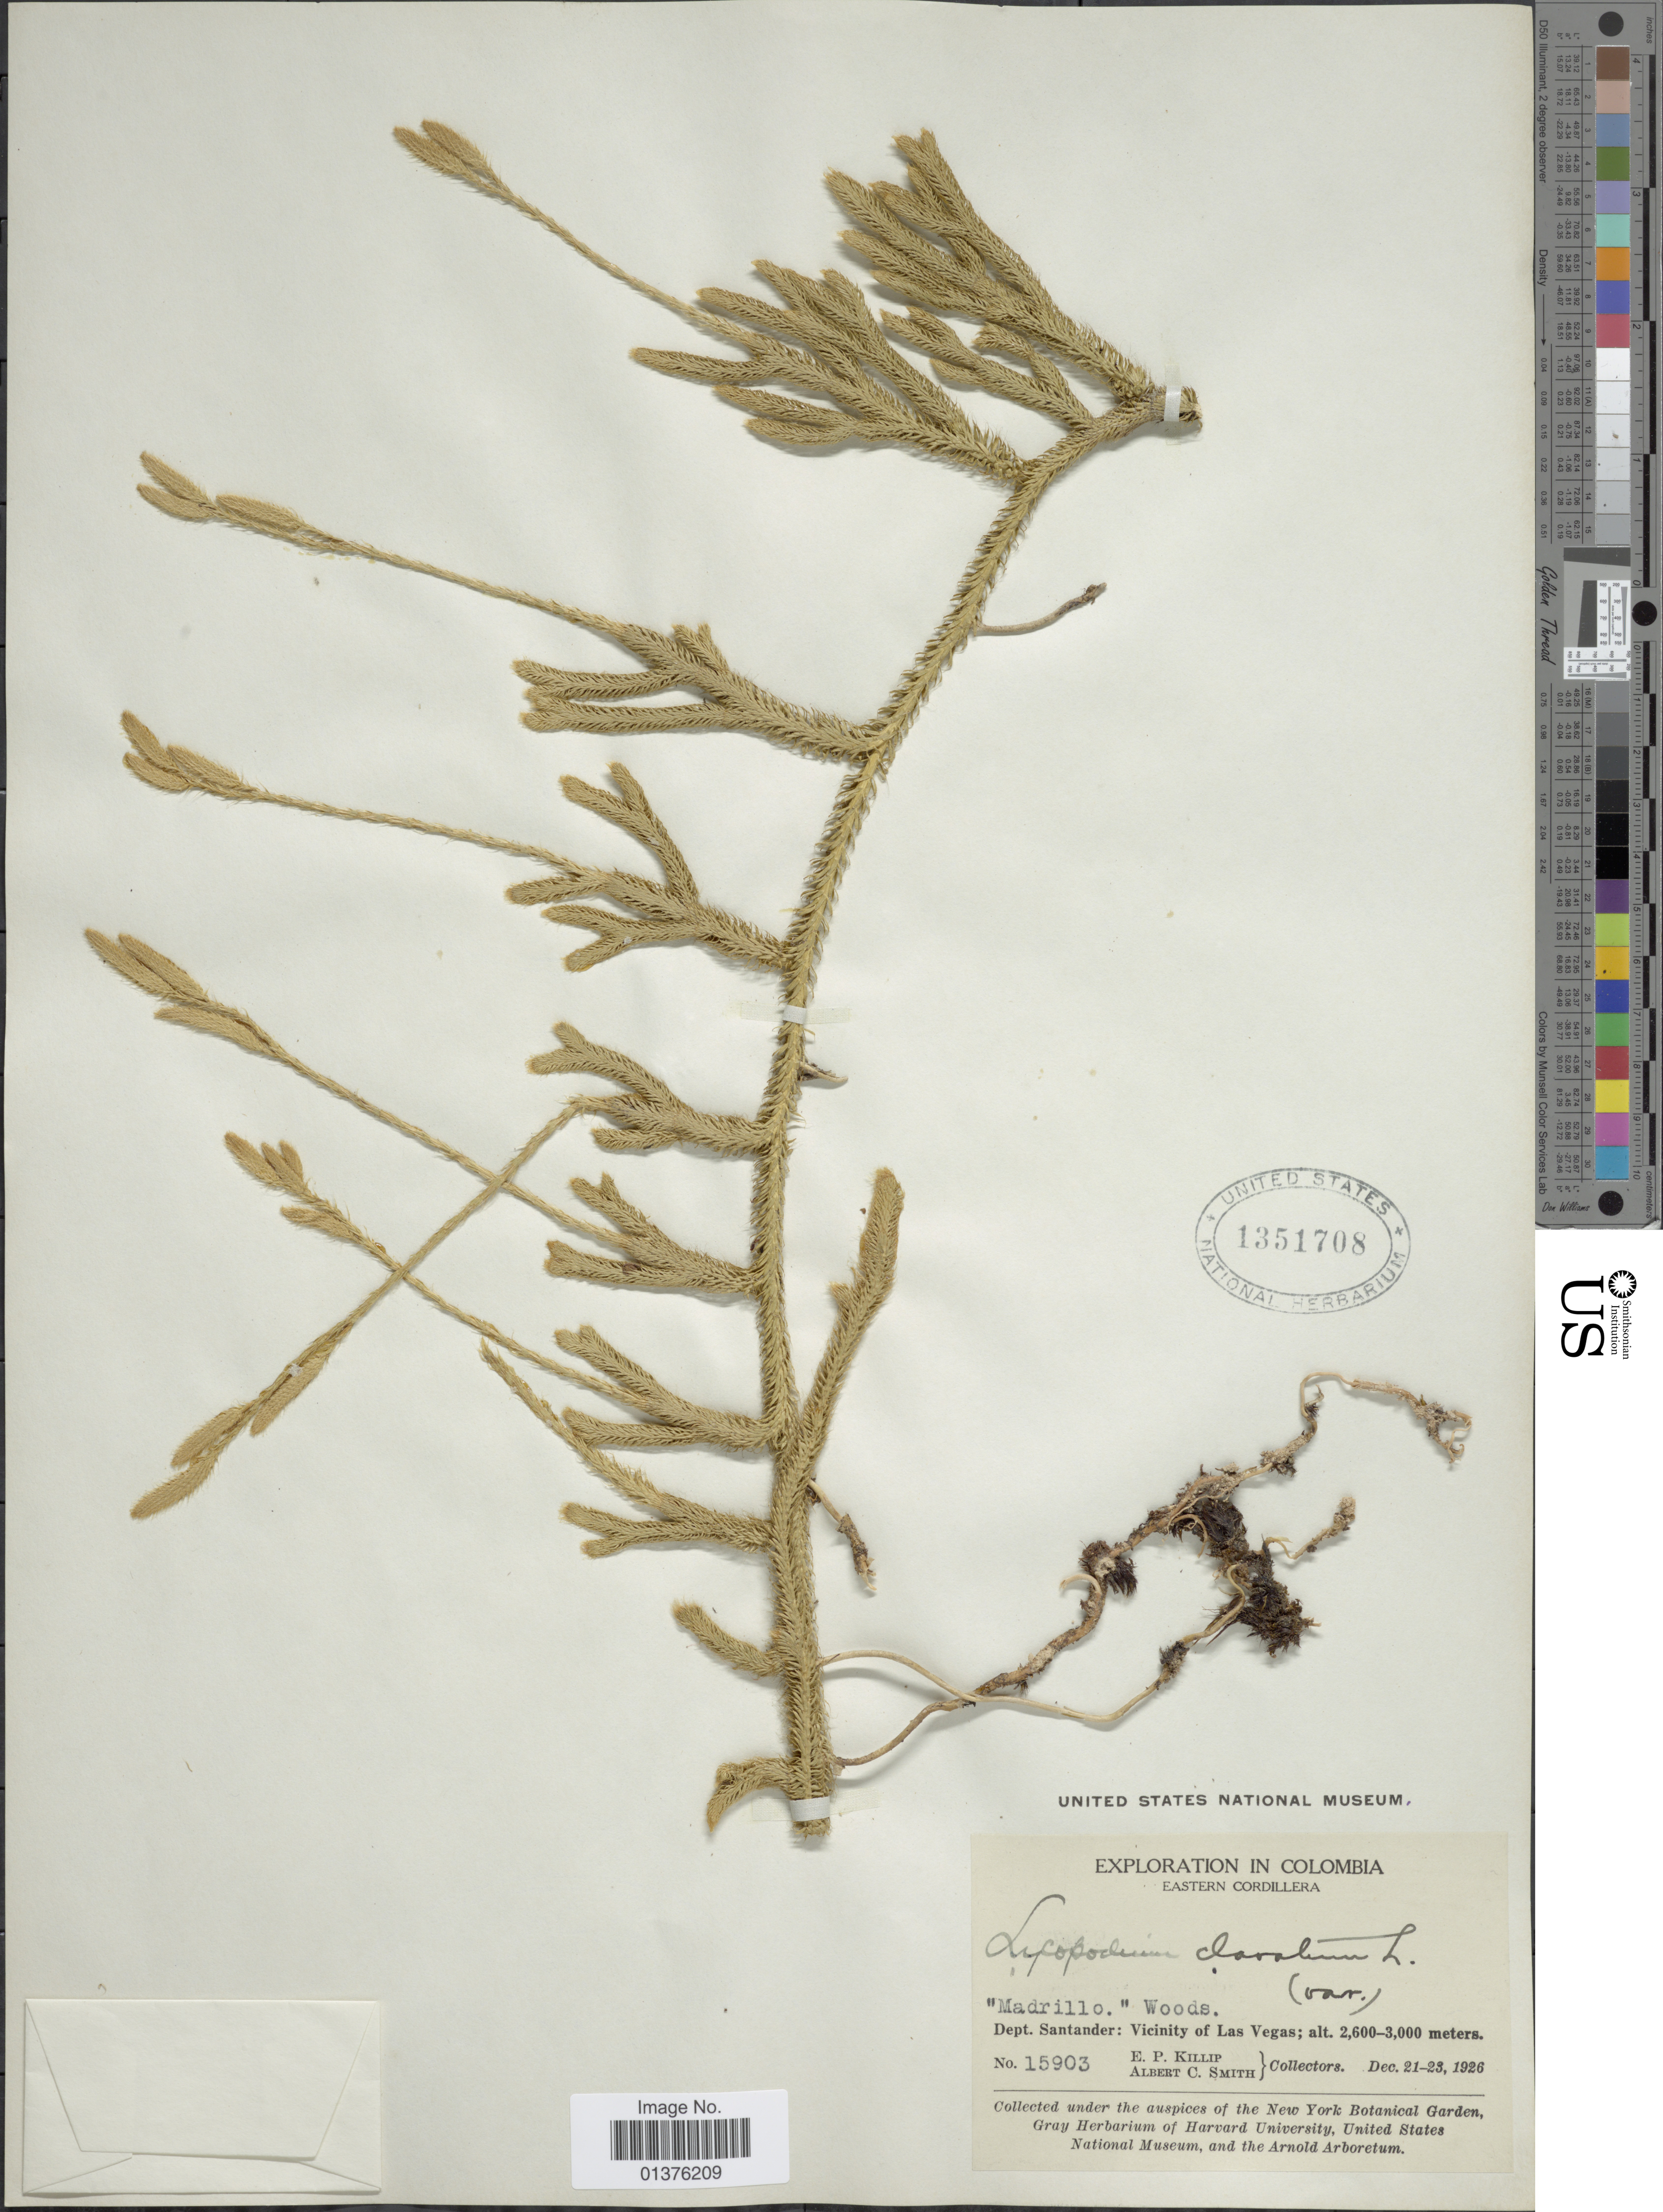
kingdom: Plantae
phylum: Tracheophyta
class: Lycopodiopsida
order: Lycopodiales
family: Lycopodiaceae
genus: Lycopodium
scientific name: Lycopodium clavatum subsp. clavatum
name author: L.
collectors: E. P. Killip & A. C. Smith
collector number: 15903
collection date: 1926-12-21/1926-12-23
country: Colombia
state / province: Santander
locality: Vicinity of Las Vegas, Eastern Cordillera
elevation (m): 2600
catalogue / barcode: US 1351708